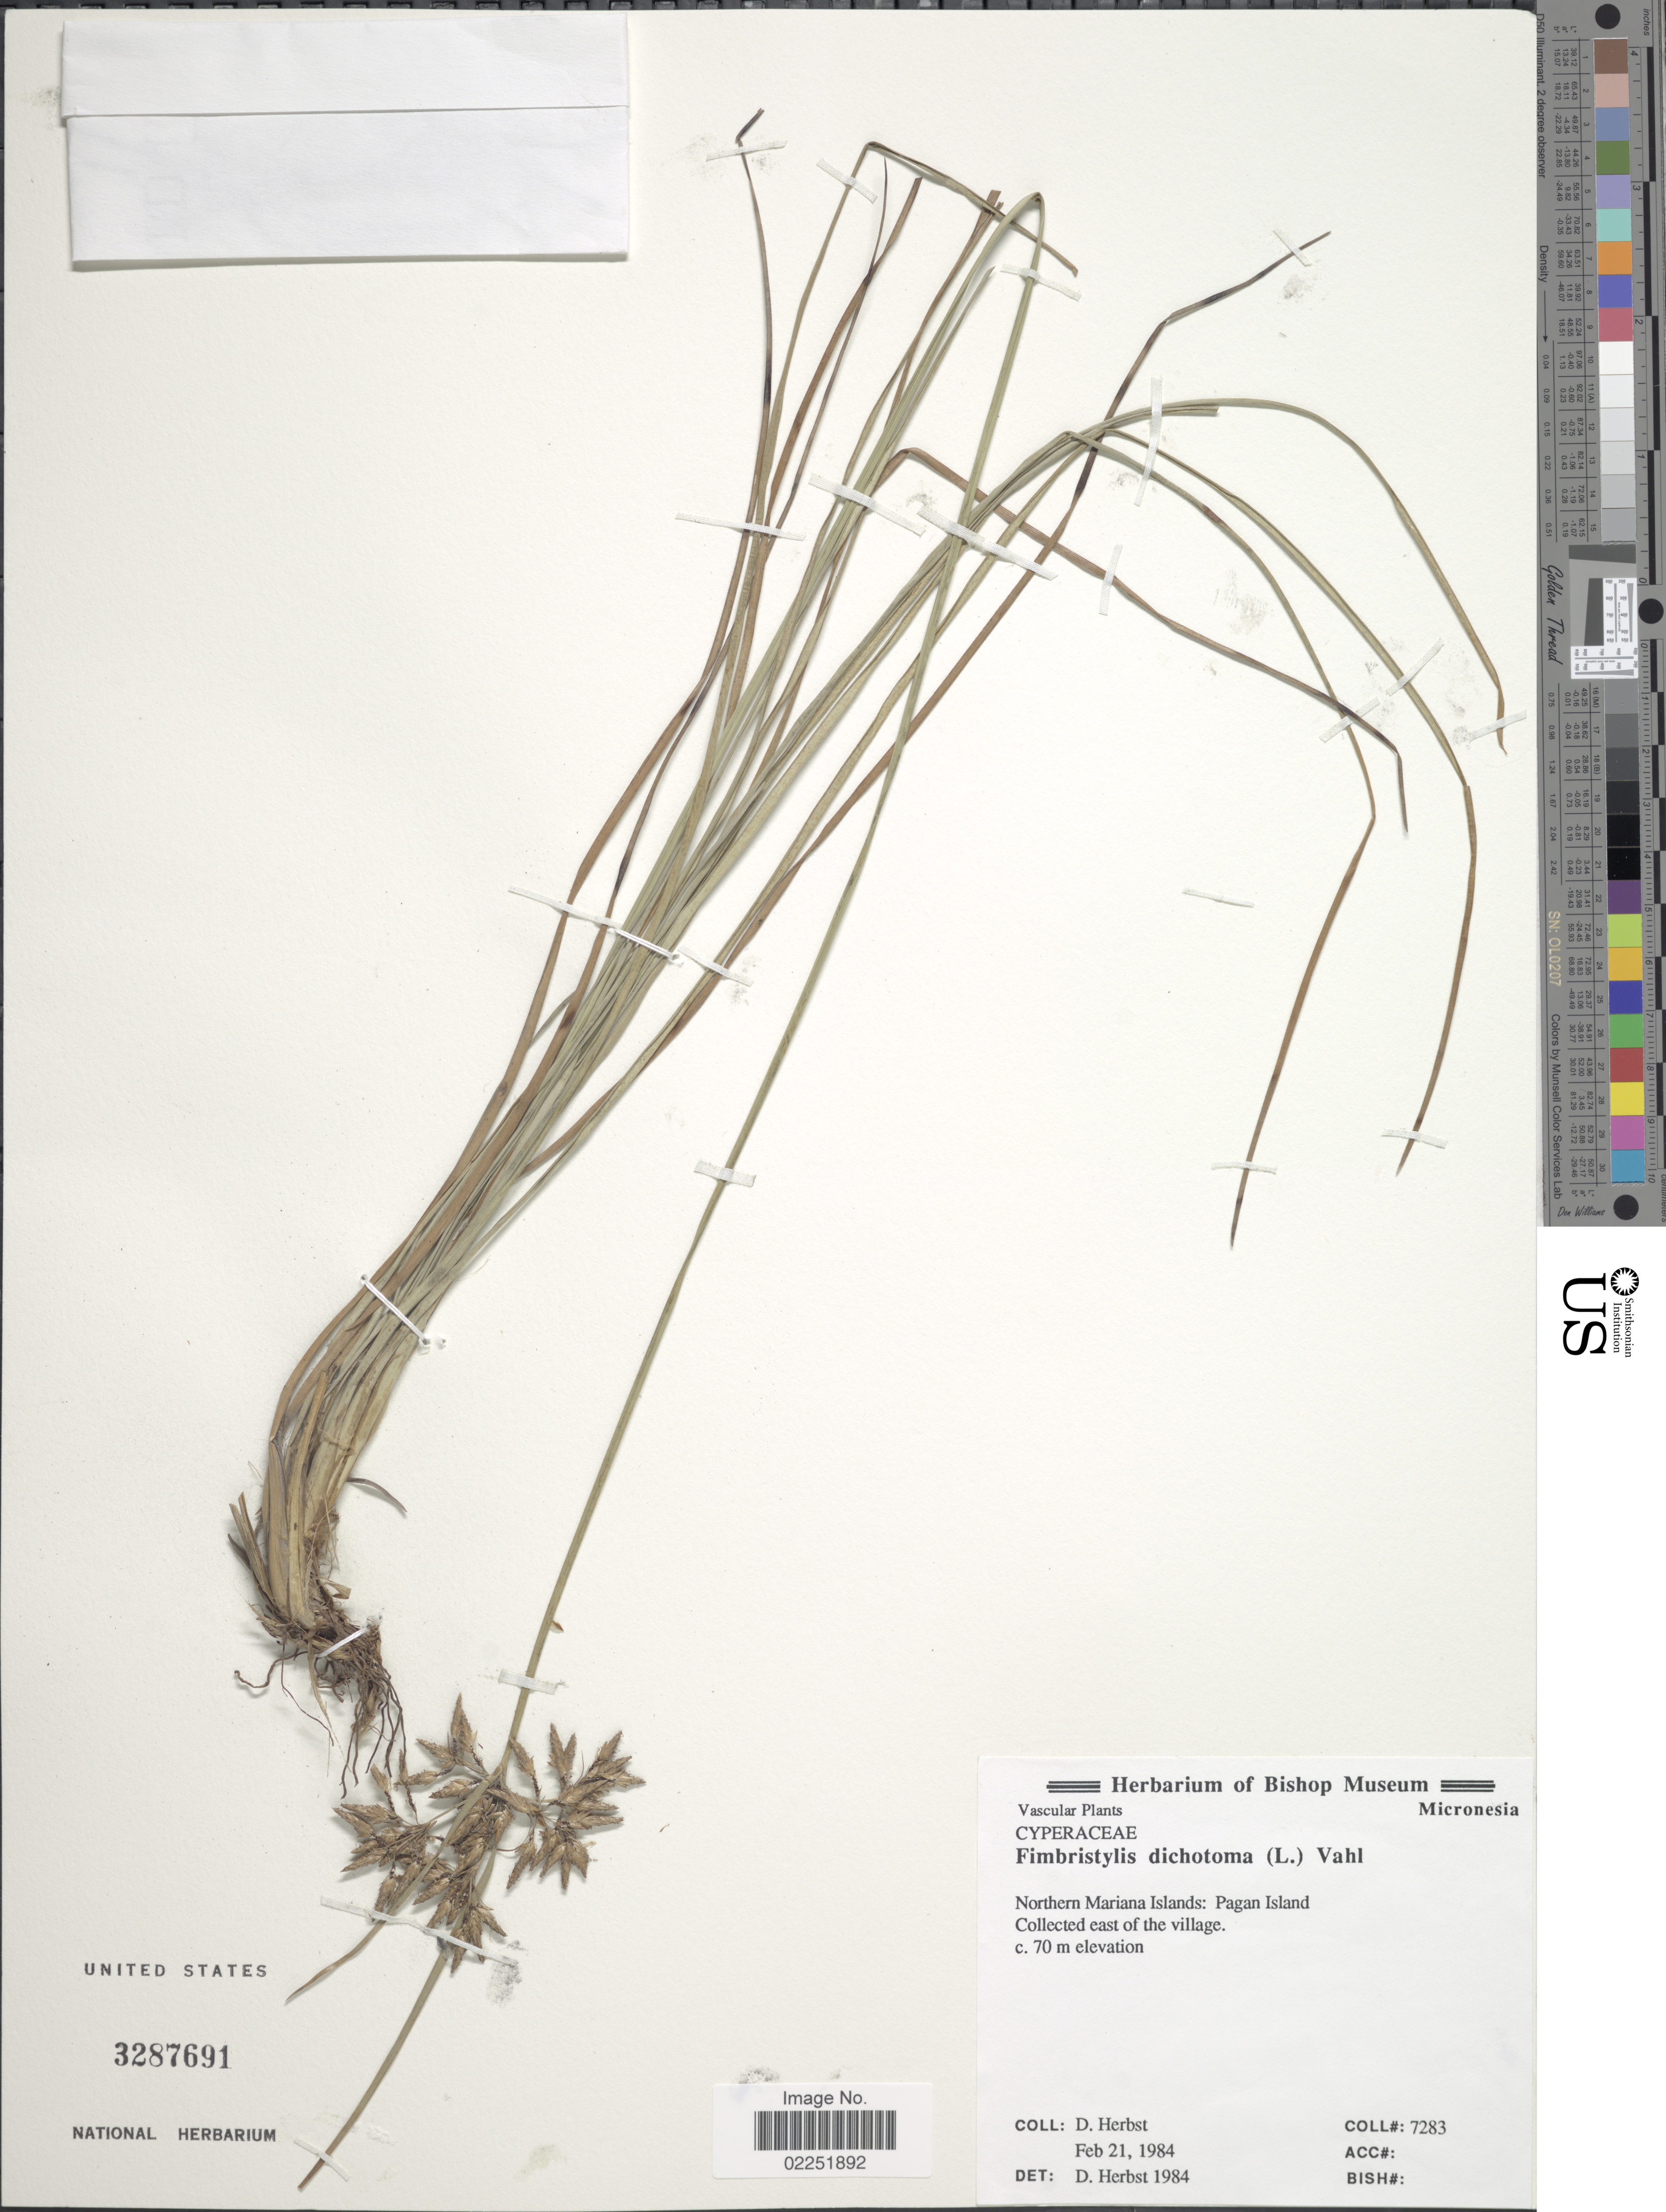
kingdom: Plantae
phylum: Tracheophyta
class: Liliopsida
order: Poales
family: Cyperaceae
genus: Fimbristylis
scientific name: Fimbristylis dichotoma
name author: (L.) Vahl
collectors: D. Herbst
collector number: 7283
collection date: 1984-02-21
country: Northern Mariana Islands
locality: Vascular, Micronesia, Pagan Island, East of the village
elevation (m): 70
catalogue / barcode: US 3287691